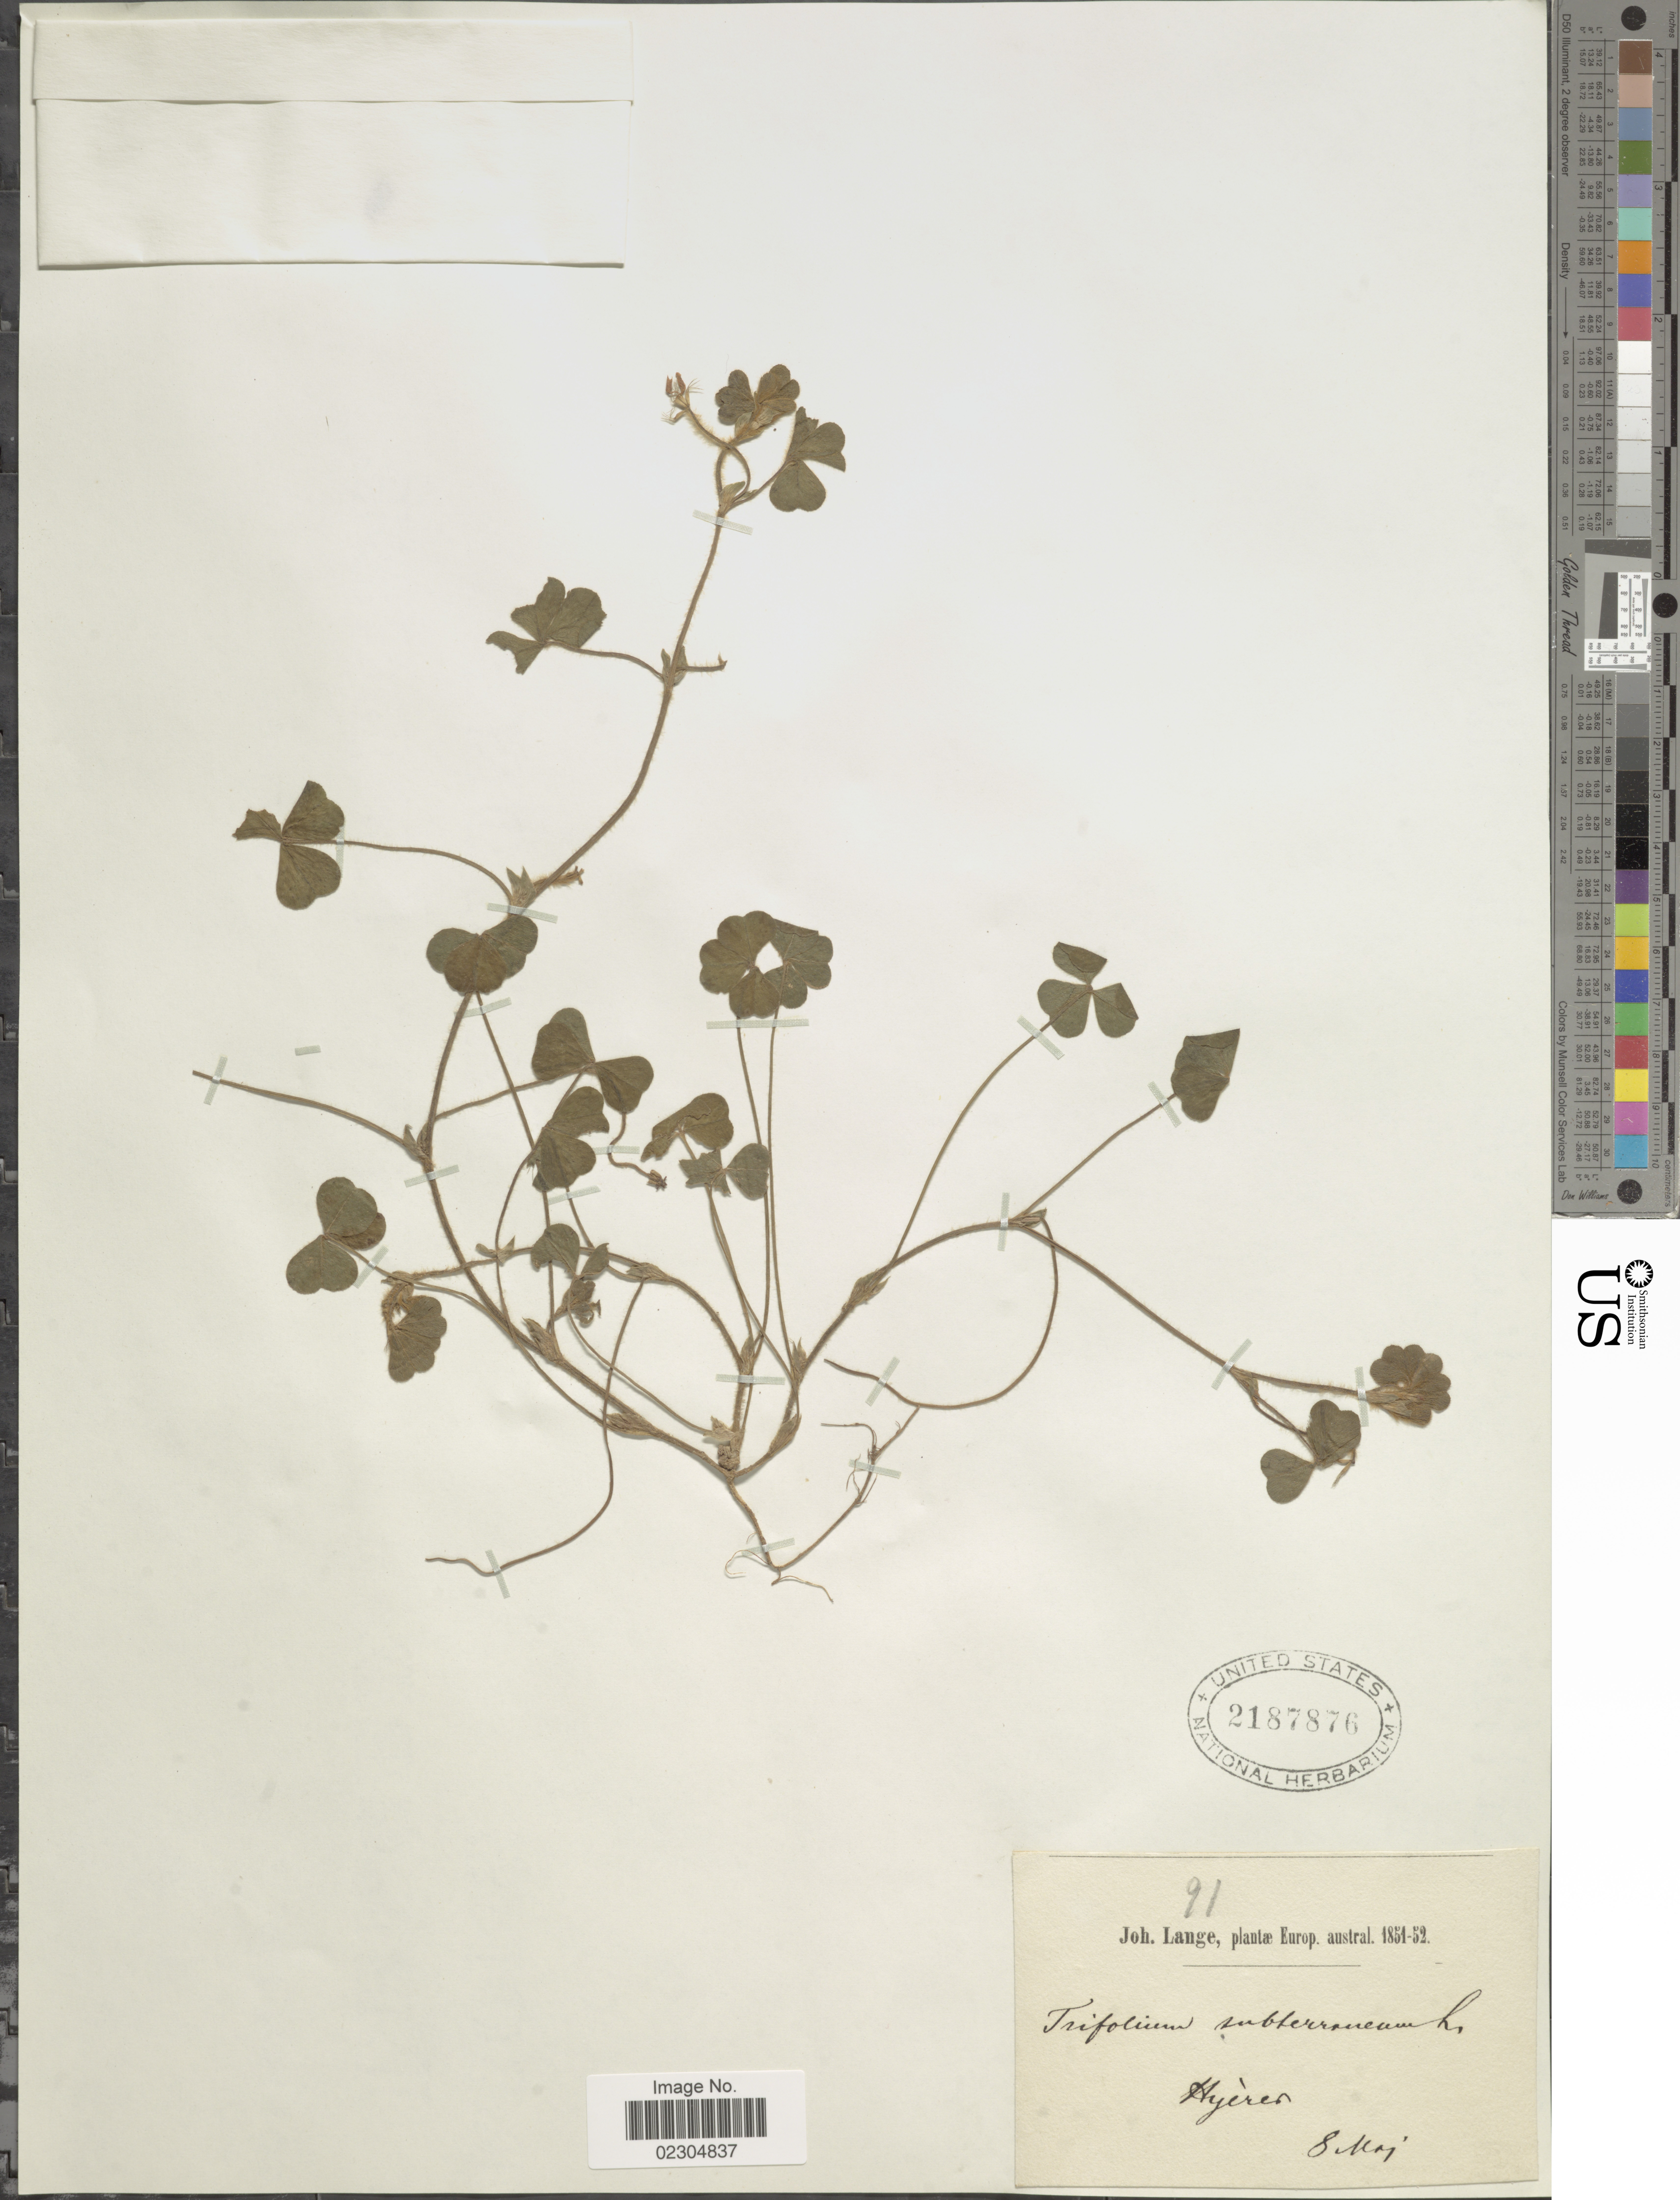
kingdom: Plantae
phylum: Tracheophyta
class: Magnoliopsida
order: Fabales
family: Fabaceae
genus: Trifolium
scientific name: Trifolium subterraneum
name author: L.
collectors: J. M. C. Lange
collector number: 91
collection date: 1851-05-08/1852-05-08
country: France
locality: Europ. austral. Hyères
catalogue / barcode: US 2187876